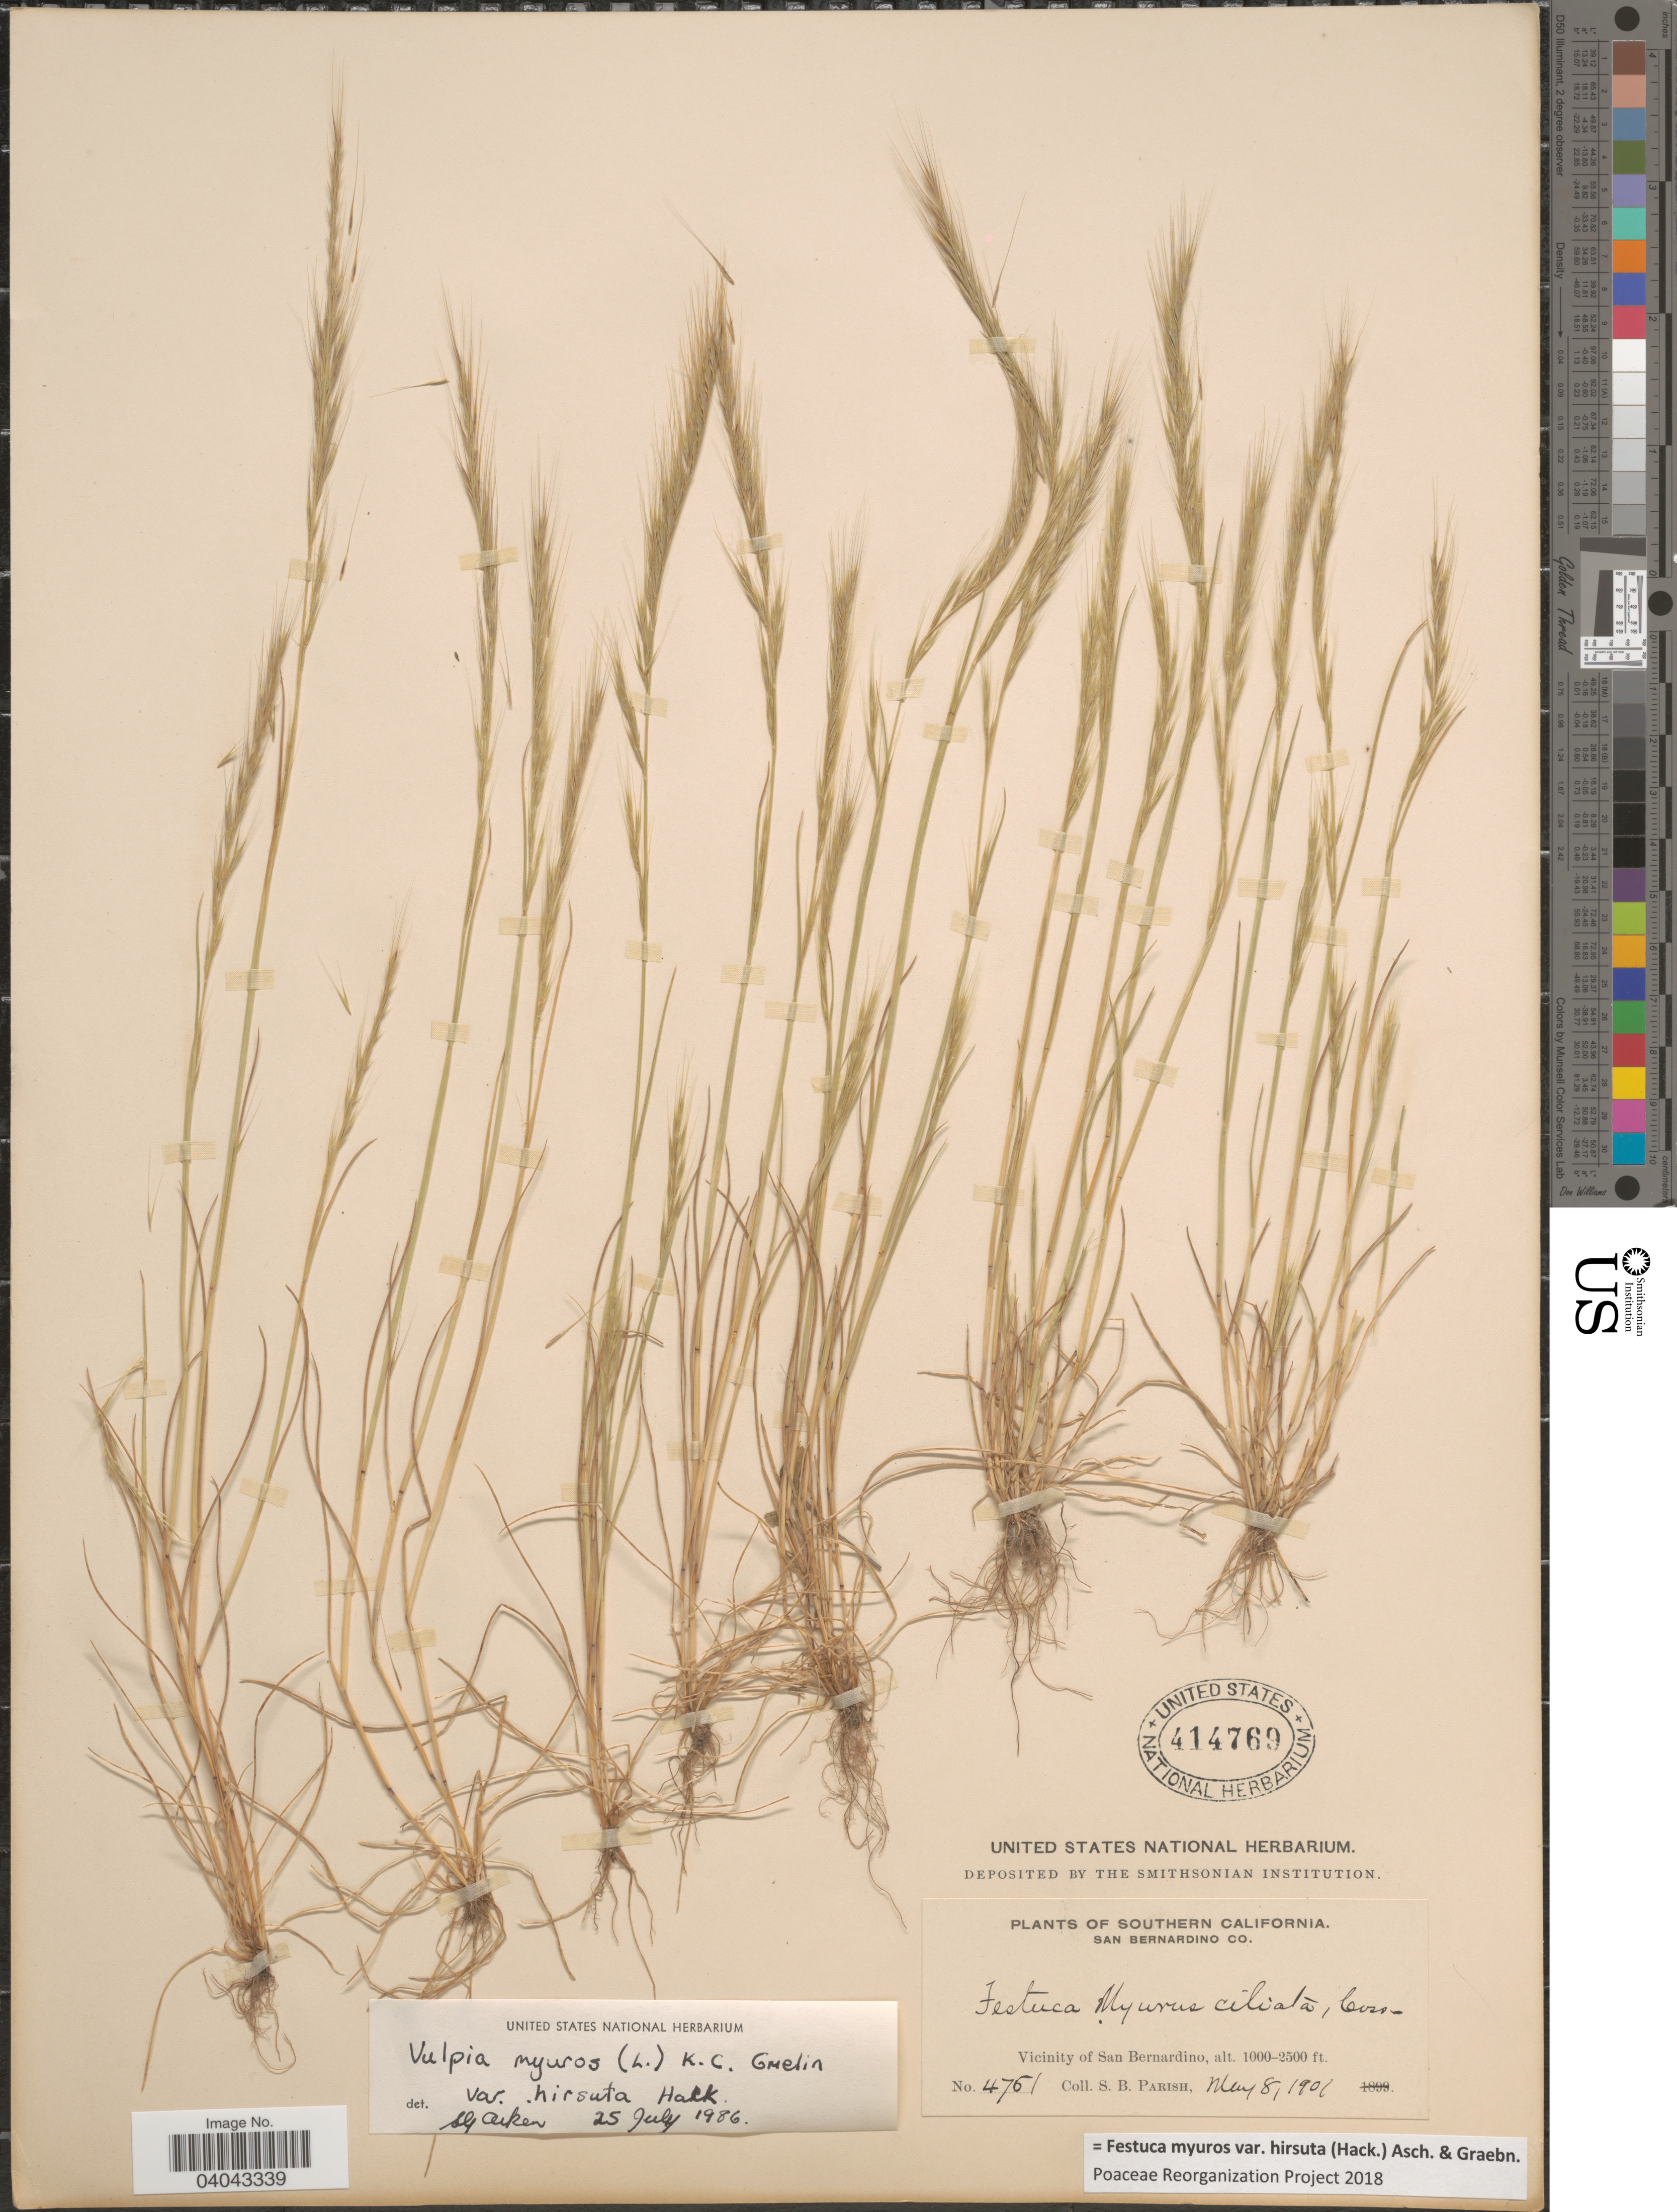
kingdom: Plantae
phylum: Tracheophyta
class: Liliopsida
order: Poales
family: Poaceae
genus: Festuca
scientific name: Festuca myuros var. hirsuta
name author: (Hack.) Asch. & Graebn.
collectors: S. B. Parish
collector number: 4751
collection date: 1901-05-08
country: United States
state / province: California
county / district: San Bernardino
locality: Southern California. San Bernardino Co. Vicinity of San Bernardino.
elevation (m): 305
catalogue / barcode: US 414769